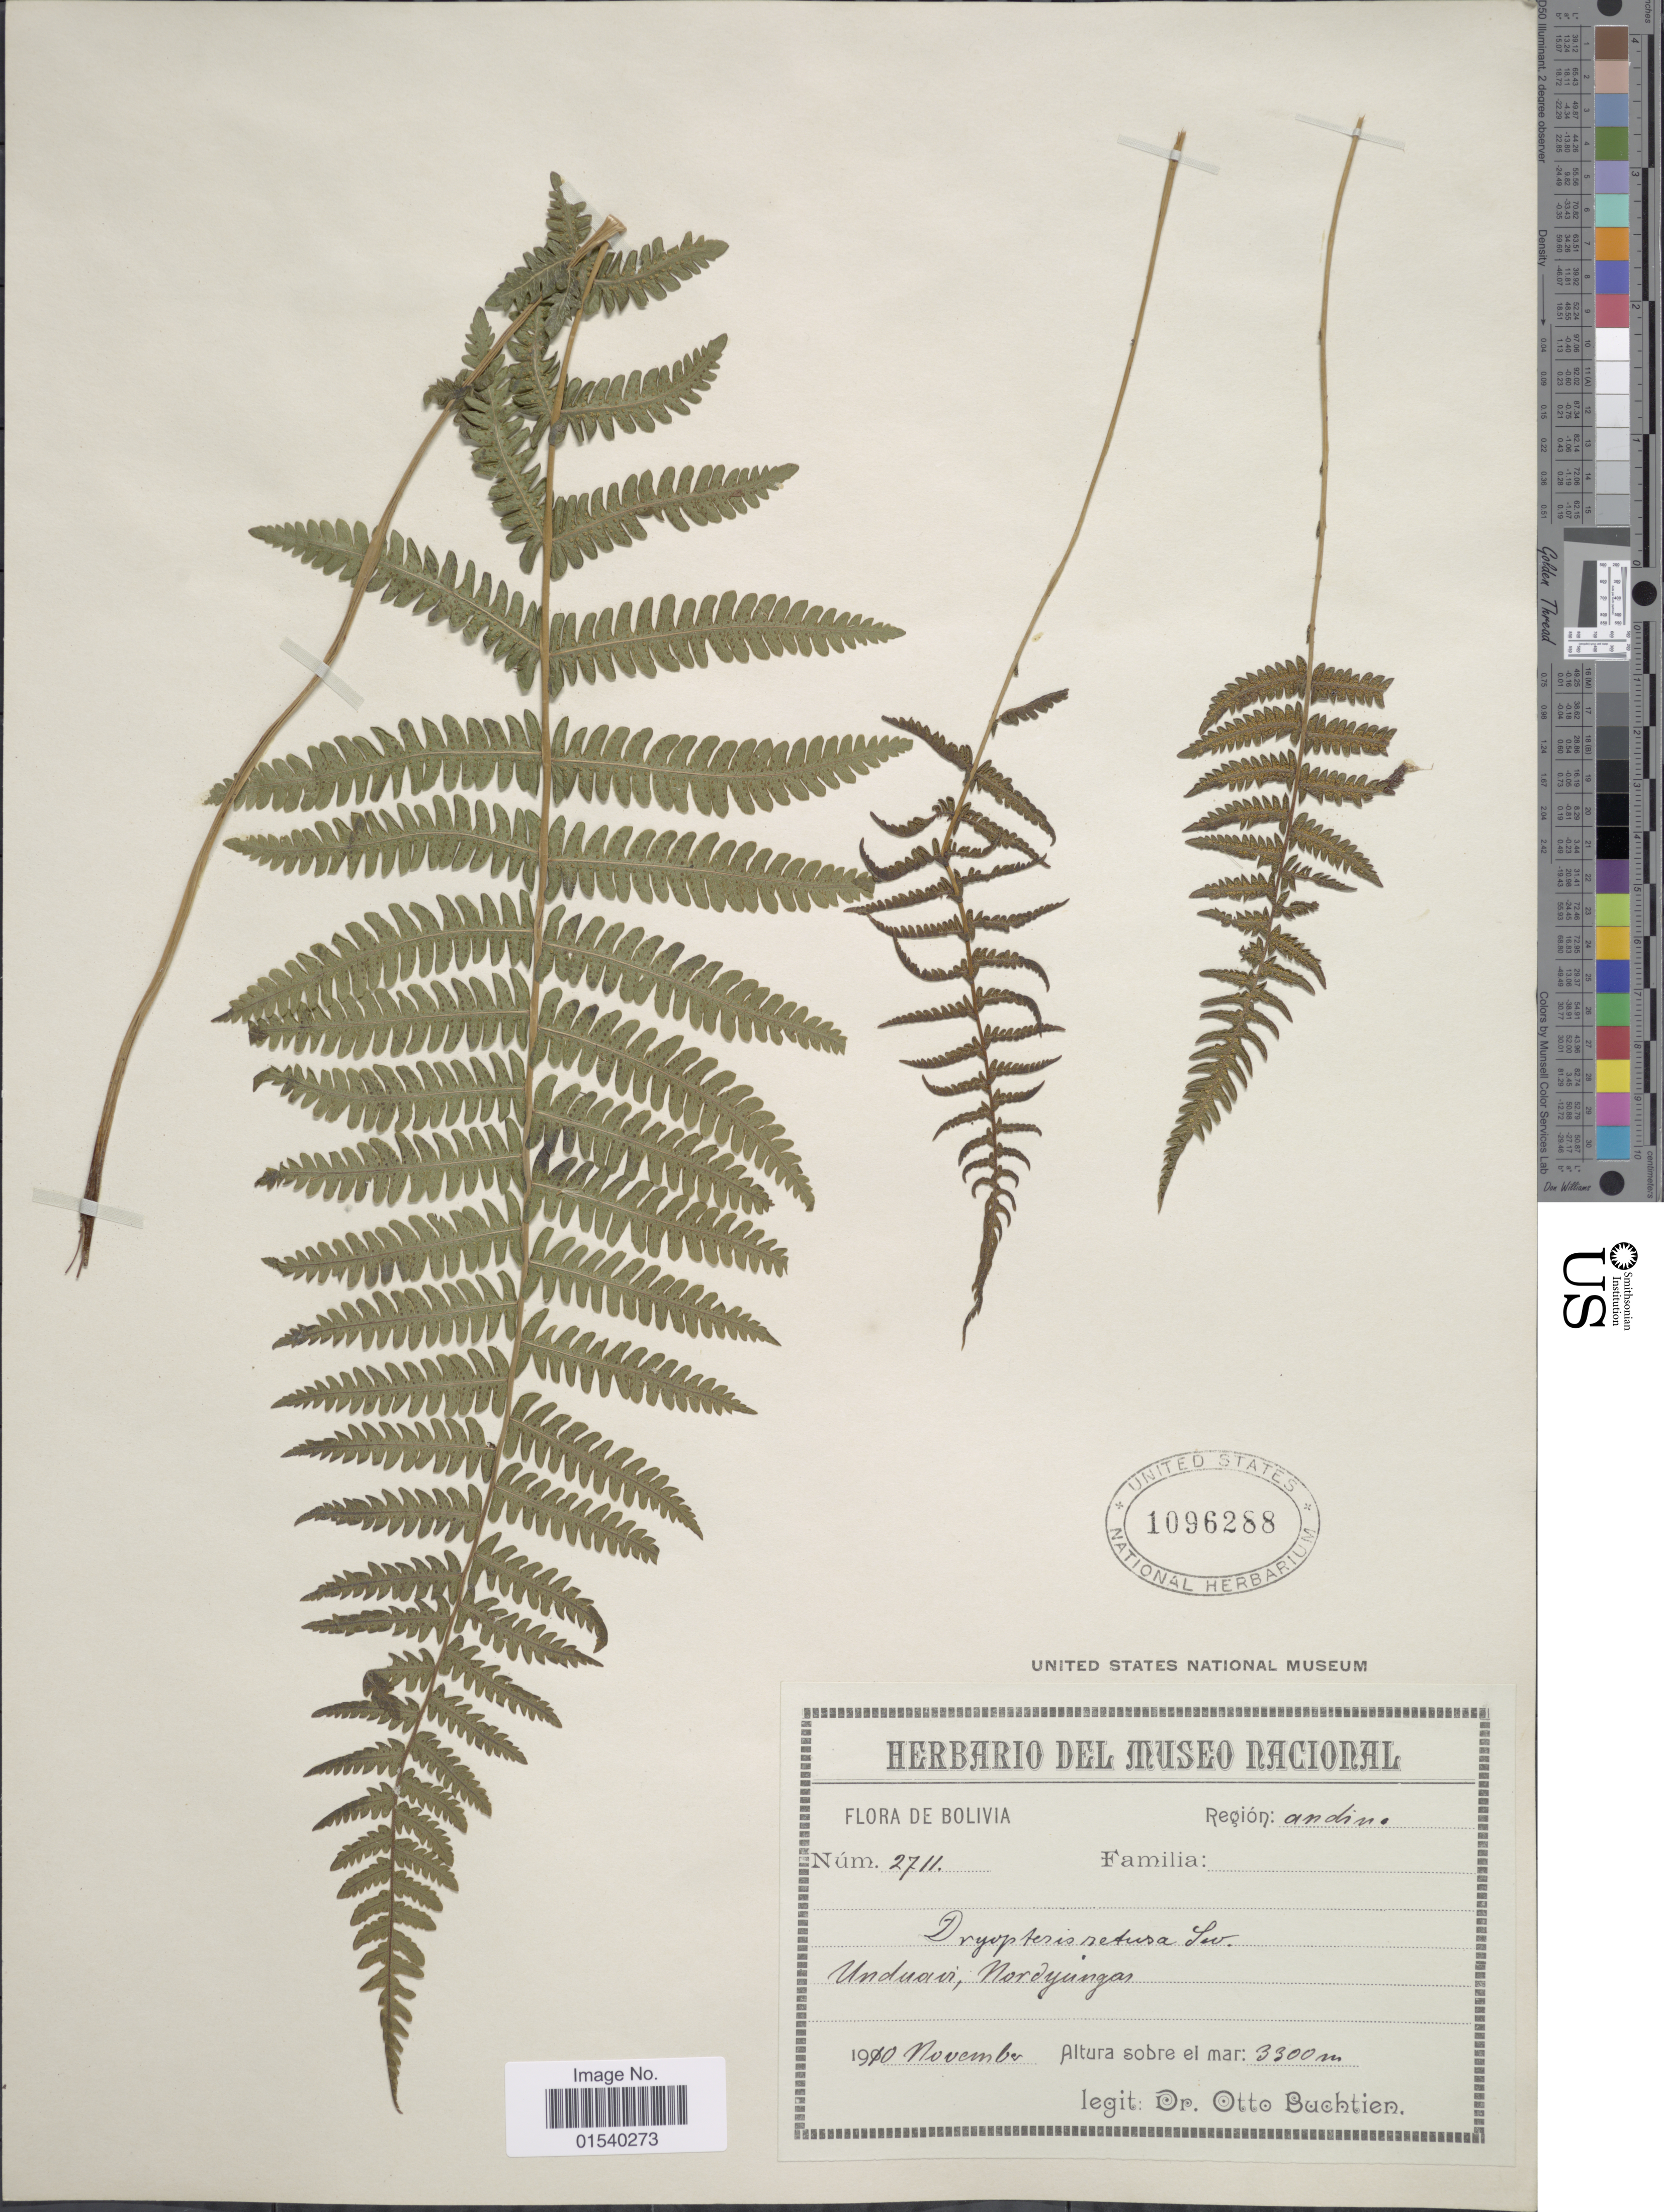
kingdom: Plantae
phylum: Tracheophyta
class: Polypodiopsida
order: Polypodiales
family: Thelypteridaceae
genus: Amauropelta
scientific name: Amauropelta oligocarpa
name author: (Humb. & Bonpl. ex Willd.) Pic. Serm.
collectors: O. Buchtien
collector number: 2711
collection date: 1910-11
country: Bolivia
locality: Unduavi, Nordyungas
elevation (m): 3300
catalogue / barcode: US 1096288